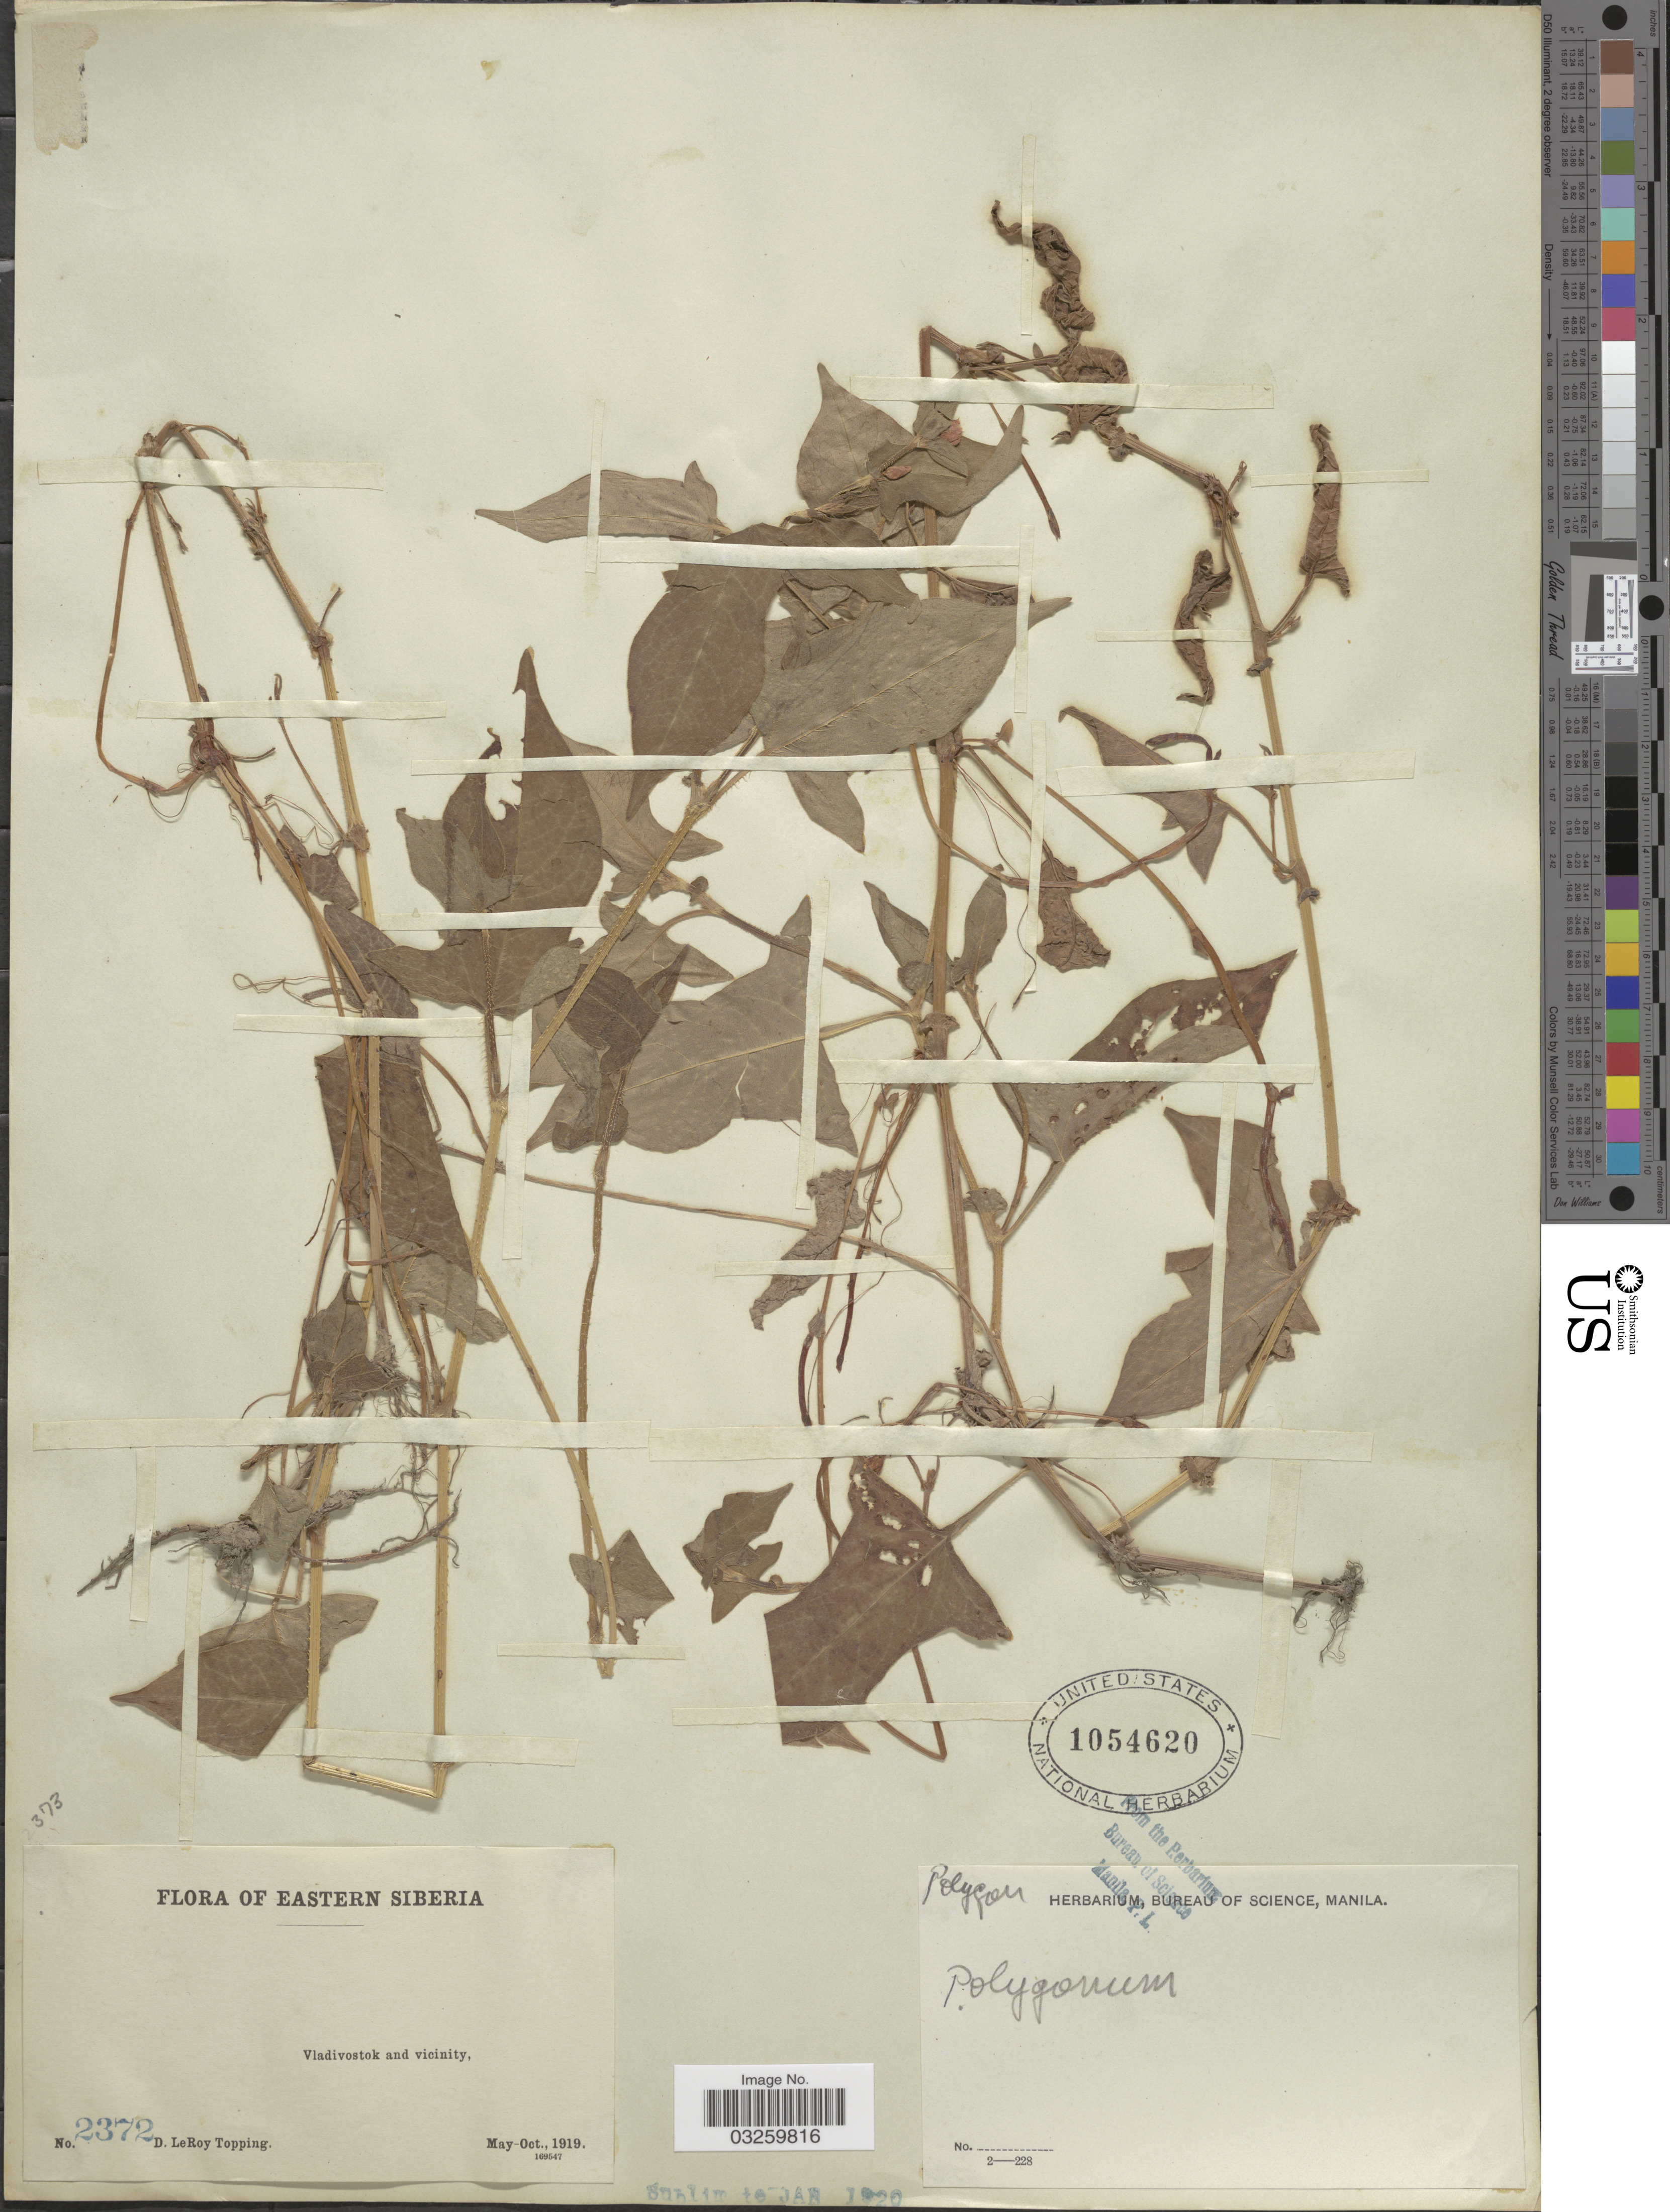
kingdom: Plantae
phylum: Tracheophyta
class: Magnoliopsida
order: Caryophyllales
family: Polygonaceae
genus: Persicaria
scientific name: Persicaria thunbergii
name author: (Siebold & Zucc.) H. Gross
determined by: Strong, Mark T., (BOT), Smithsonian Institution - National Museum of Natural History (UNITED STATES)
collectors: D. L. Topping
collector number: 2372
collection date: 1919-05/1919-10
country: Russian Federation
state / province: Primorsky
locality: Eastern Siberia. Vladivostok and vicinity.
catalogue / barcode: US 1054620